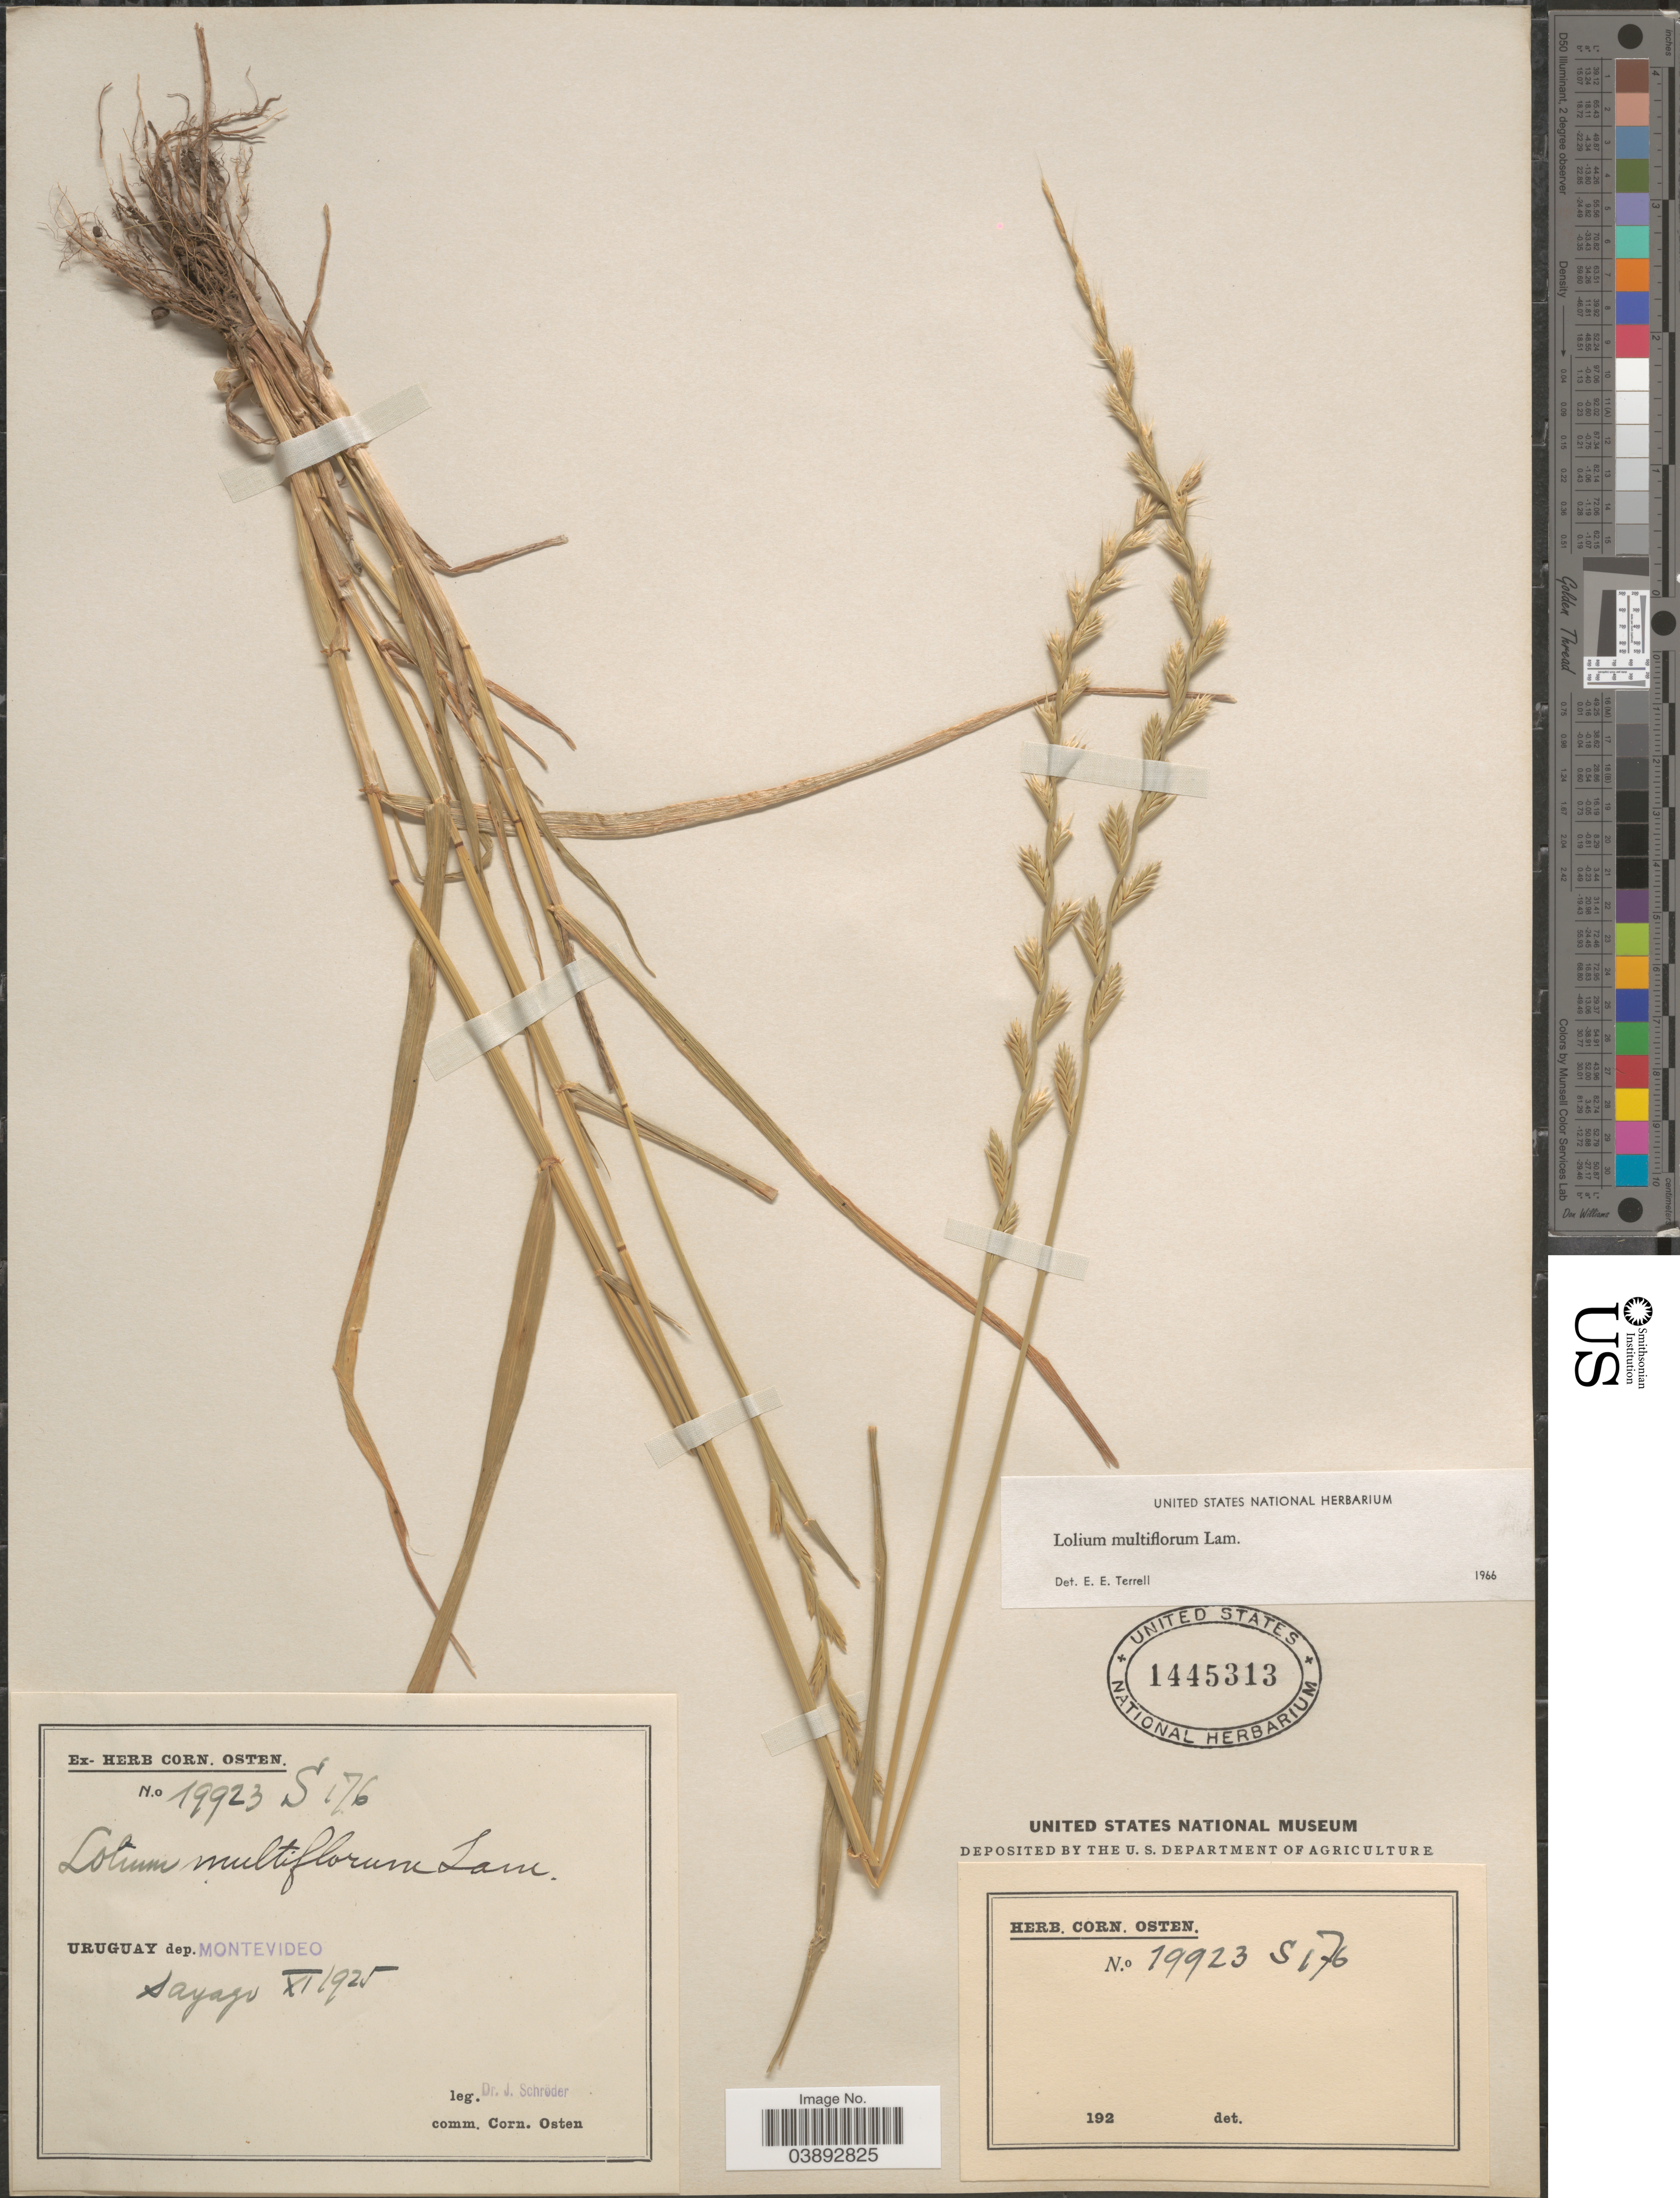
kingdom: Plantae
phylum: Tracheophyta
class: Liliopsida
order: Poales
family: Poaceae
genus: Lolium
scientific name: Lolium multiflorum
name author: Lam.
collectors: J. Schröder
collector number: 19923 S 176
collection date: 1925-11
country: Uruguay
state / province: Montevideo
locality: Dep.Montevideo. Sayago.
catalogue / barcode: US 1445313